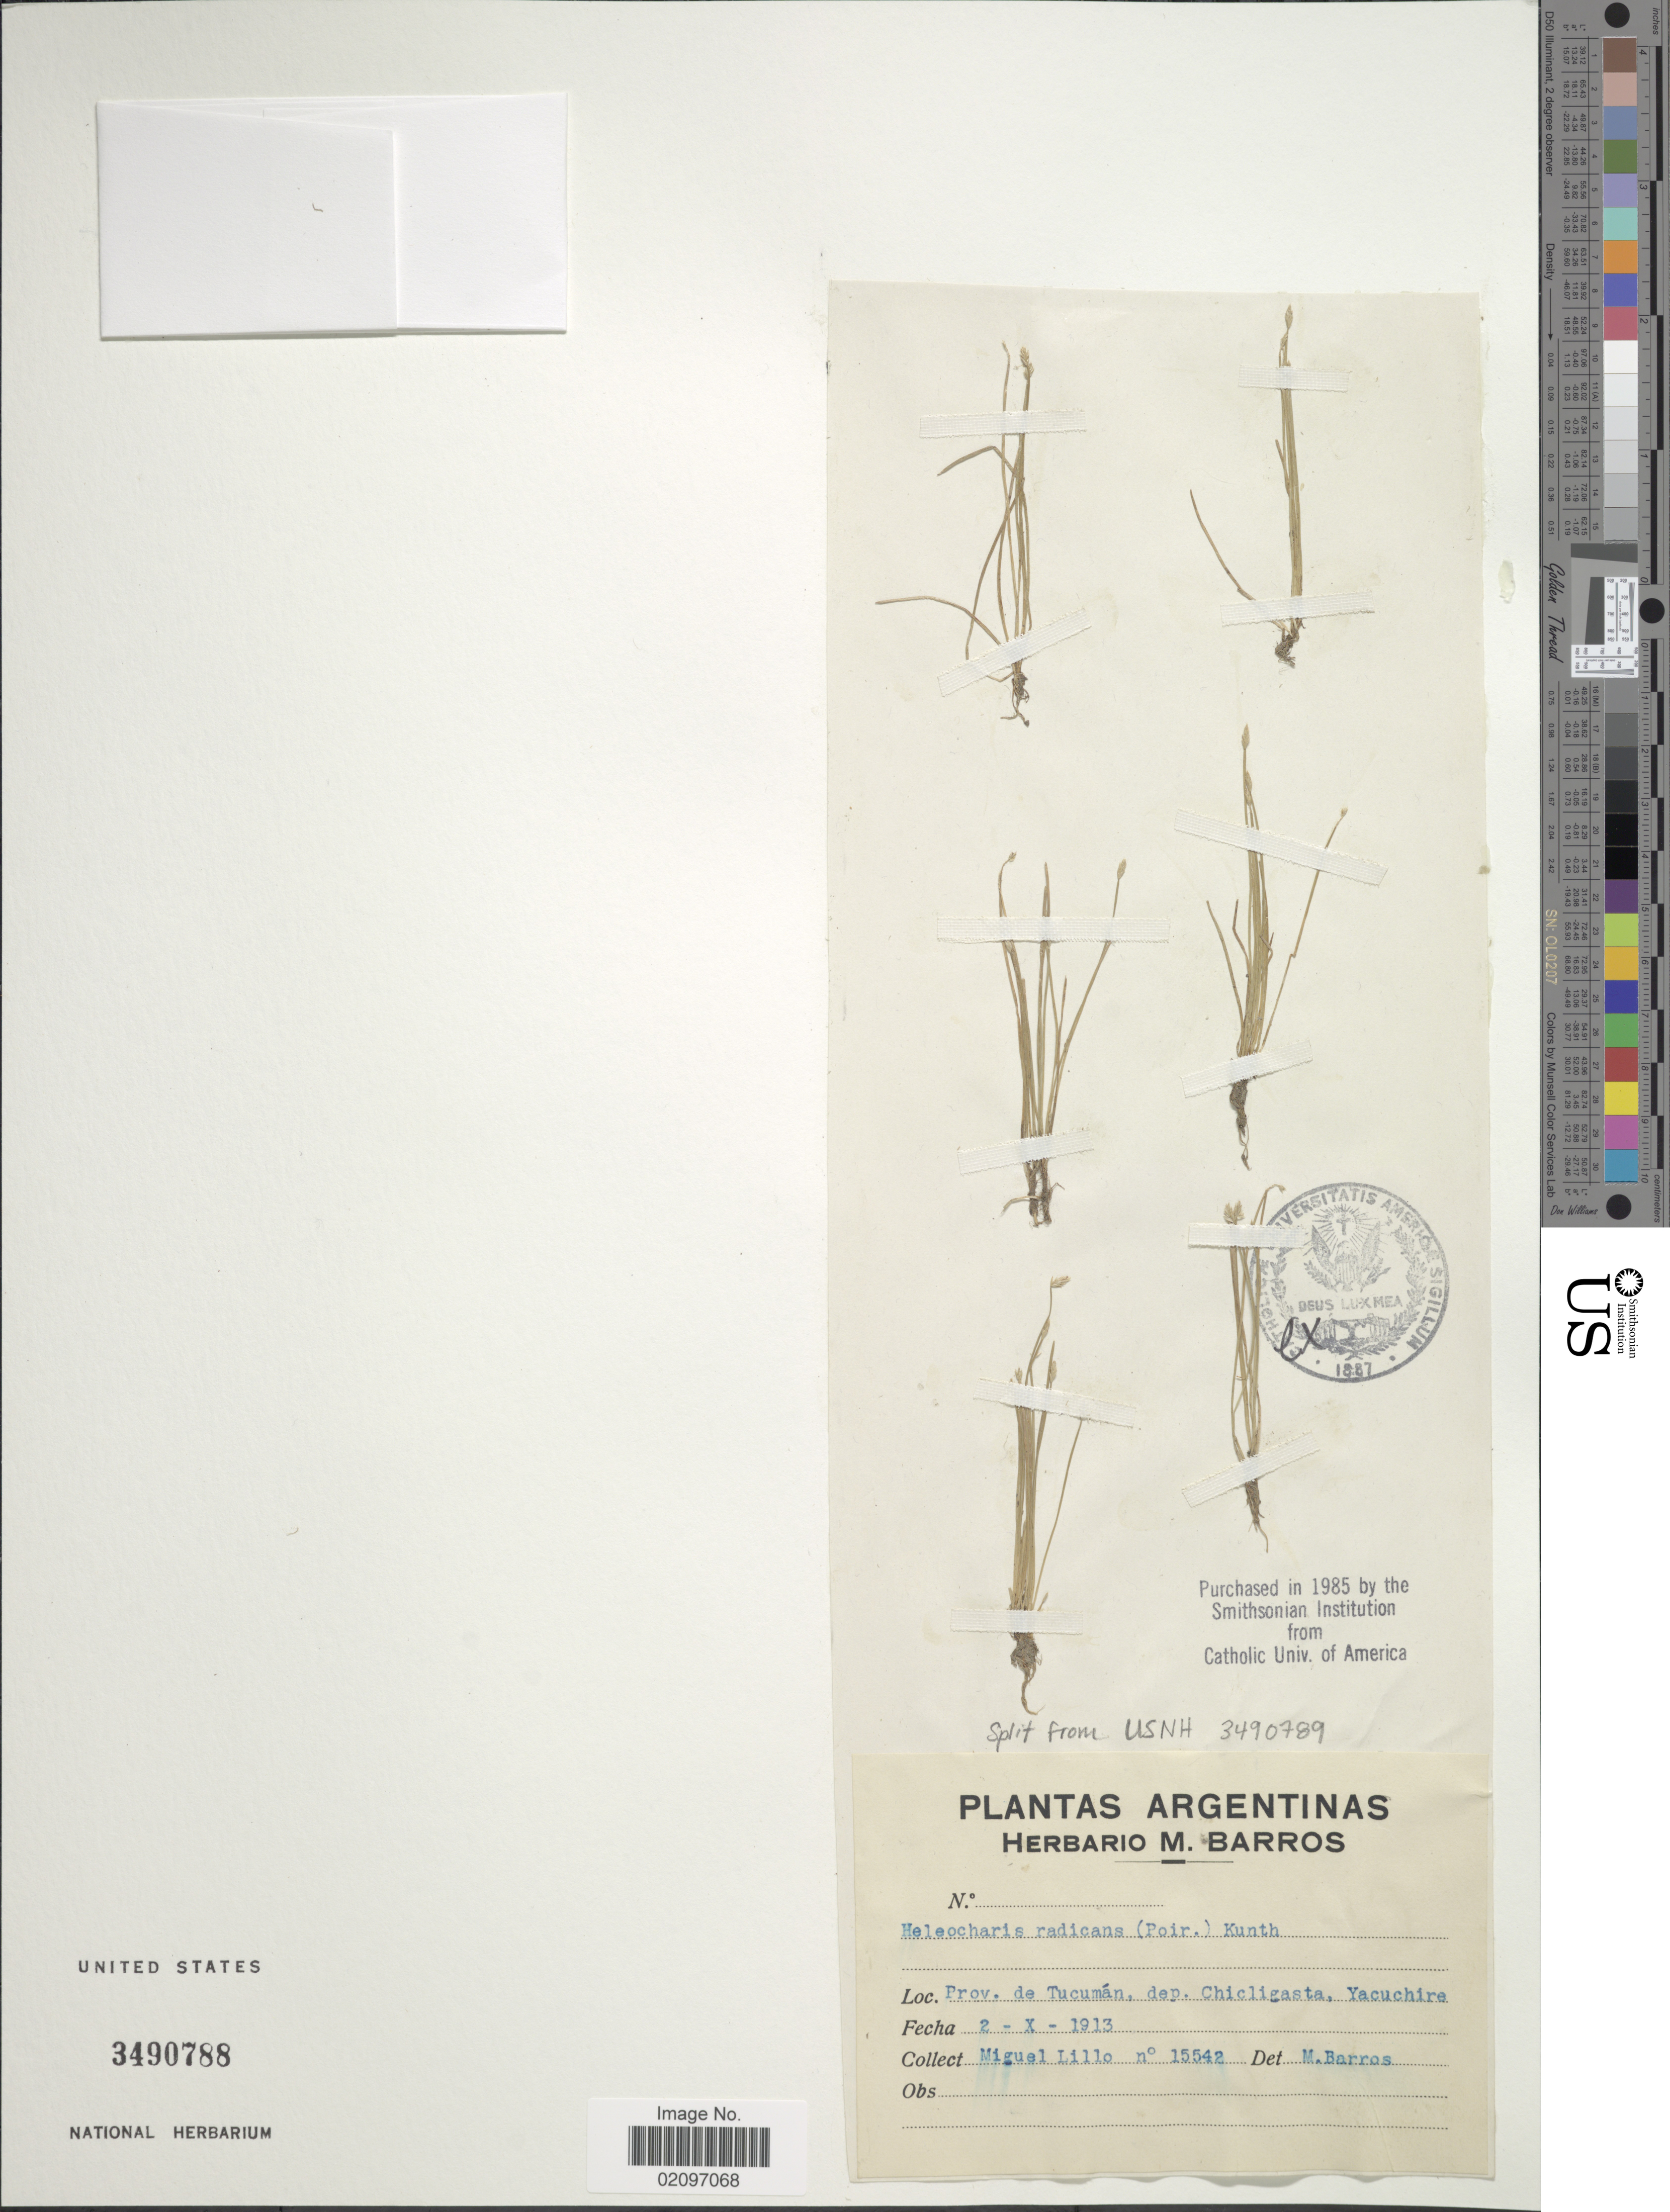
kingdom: Plantae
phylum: Tracheophyta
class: Liliopsida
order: Poales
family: Cyperaceae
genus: Eleocharis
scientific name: Eleocharis radicans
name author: (A. Dietrich) Kunth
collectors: M. Lillo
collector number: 15542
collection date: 1913-10-02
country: Argentina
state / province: Tucuman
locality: Prov. de Tucuman, Dep. Chicligasta, Yacuchire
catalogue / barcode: US 3490788